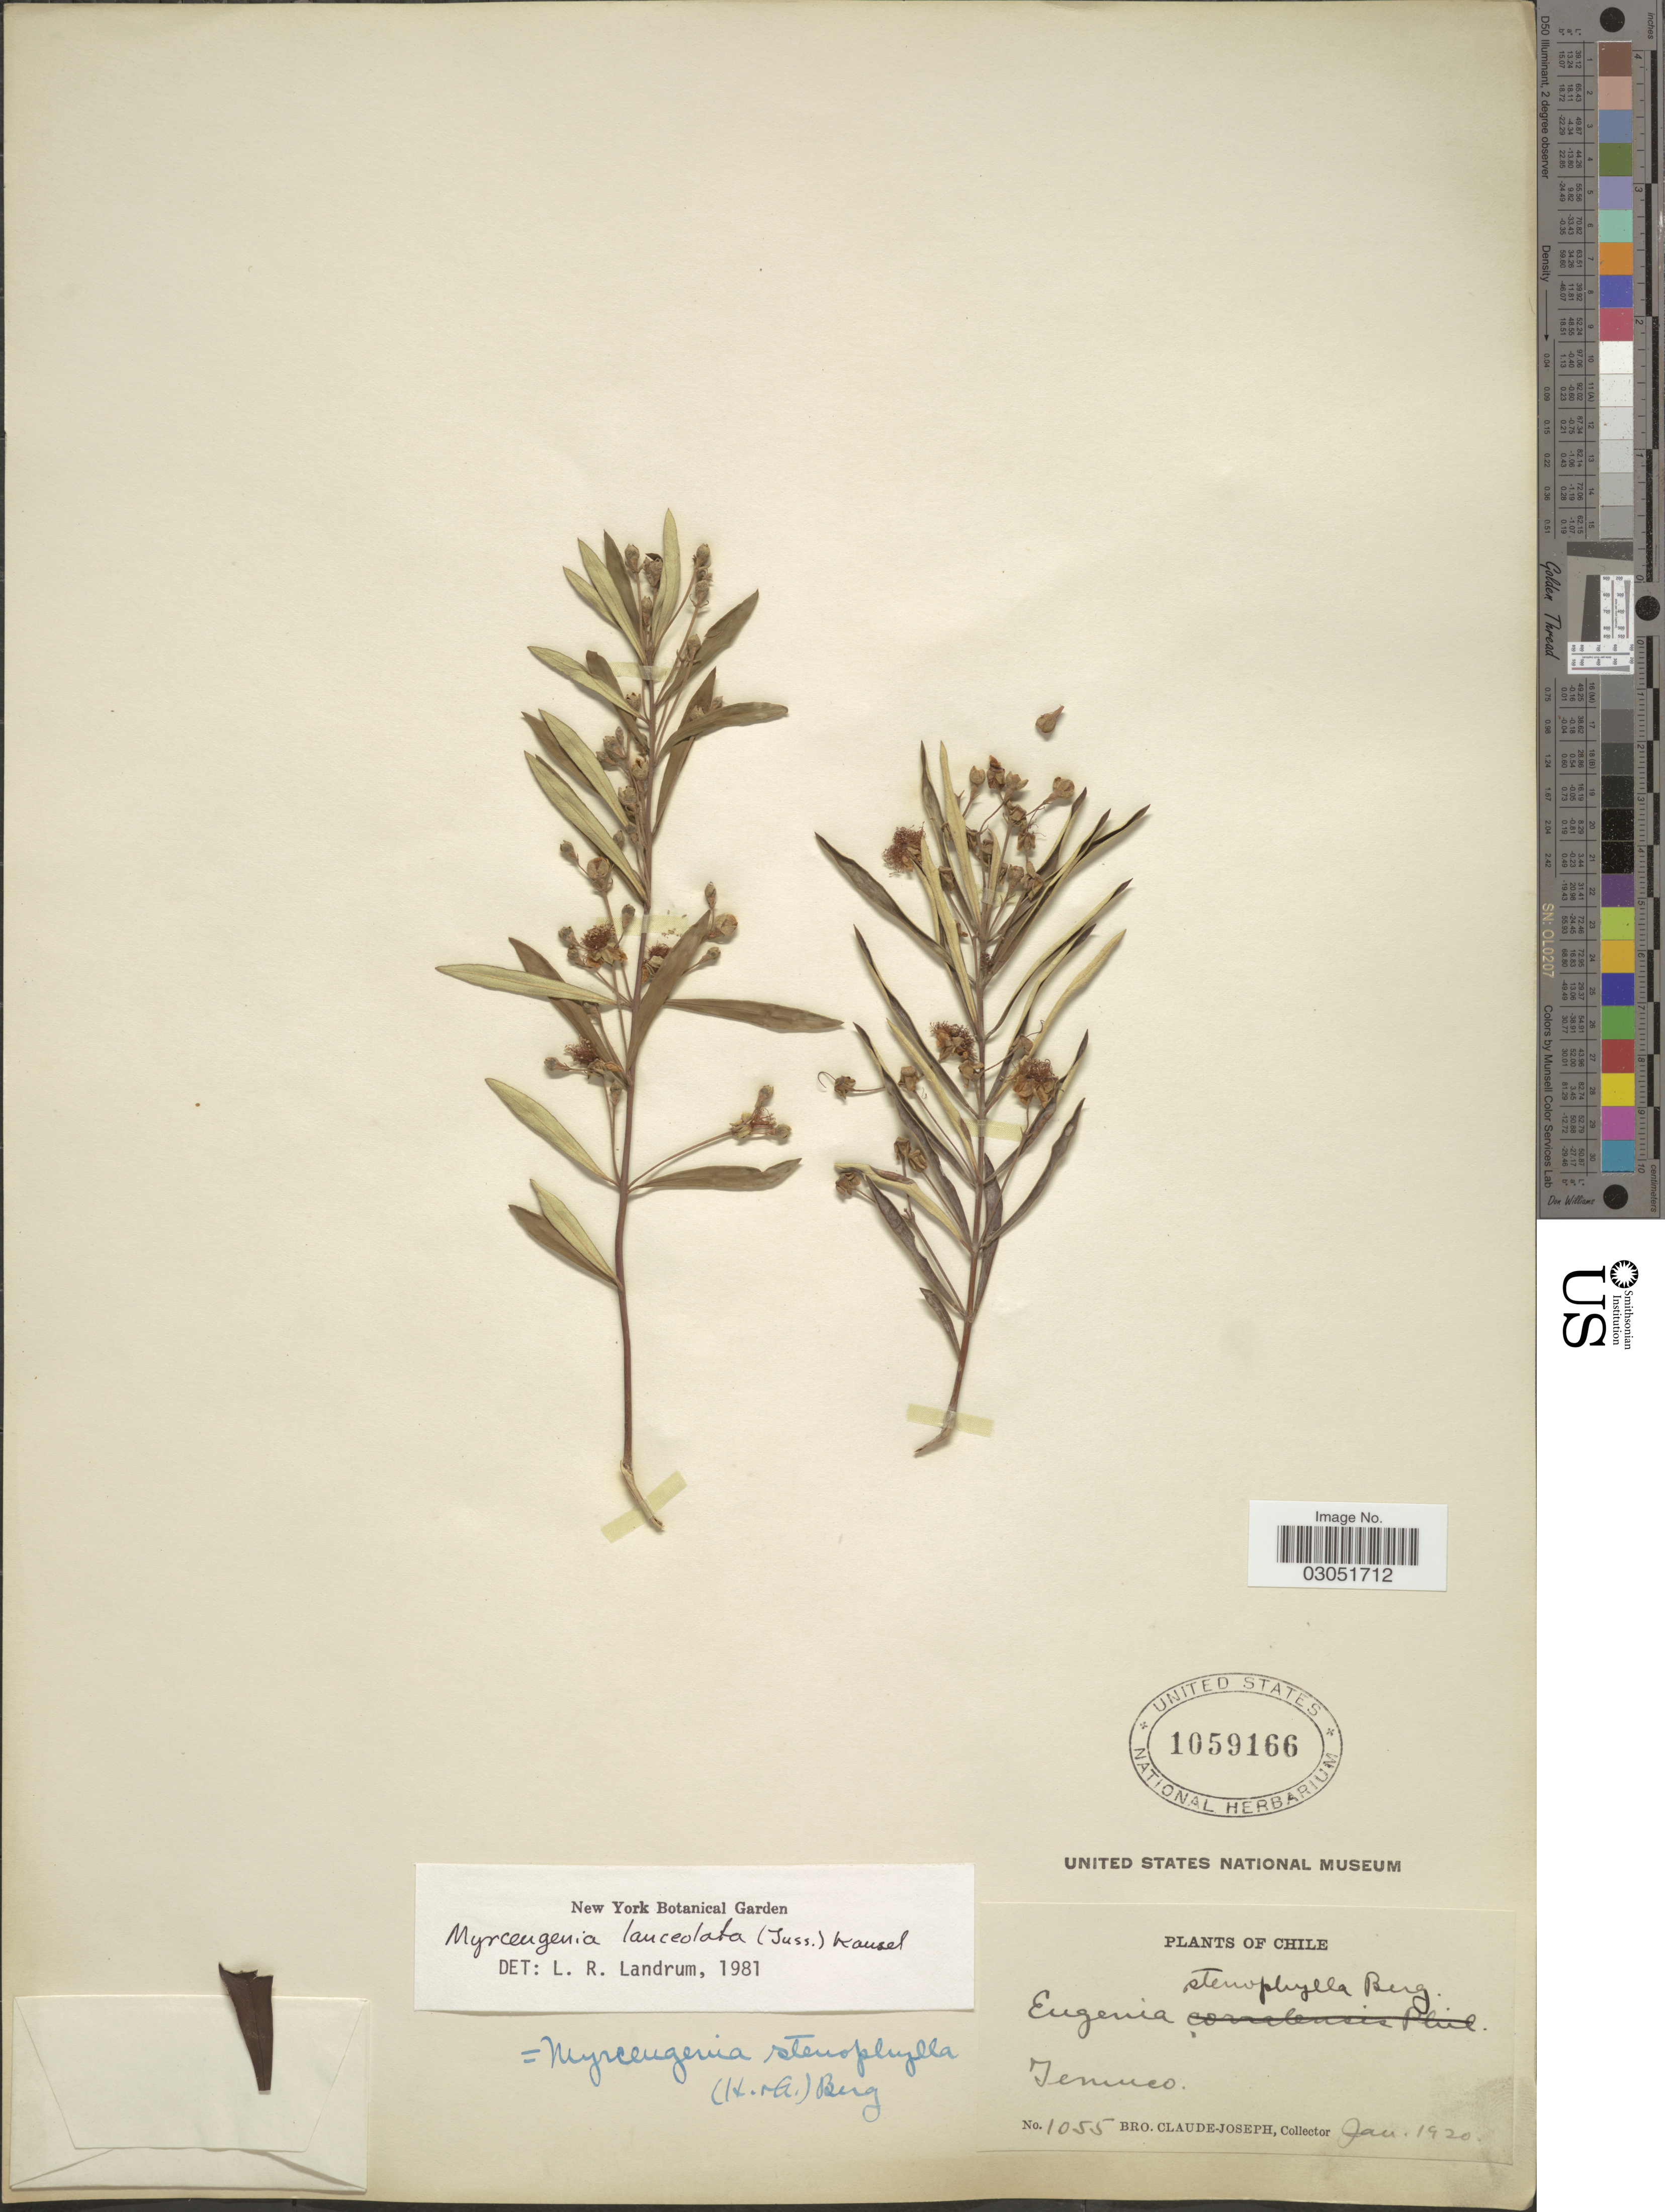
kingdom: Plantae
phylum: Tracheophyta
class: Magnoliopsida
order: Myrtales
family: Myrtaceae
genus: Myrceugenia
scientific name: Myrceugenia lanceolata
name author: (Juss. ex J. St.-Hil.) Kausel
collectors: Bro. Claude-Joseph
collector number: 1055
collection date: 1920-01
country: Chile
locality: Temuco.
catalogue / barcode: US 1059166